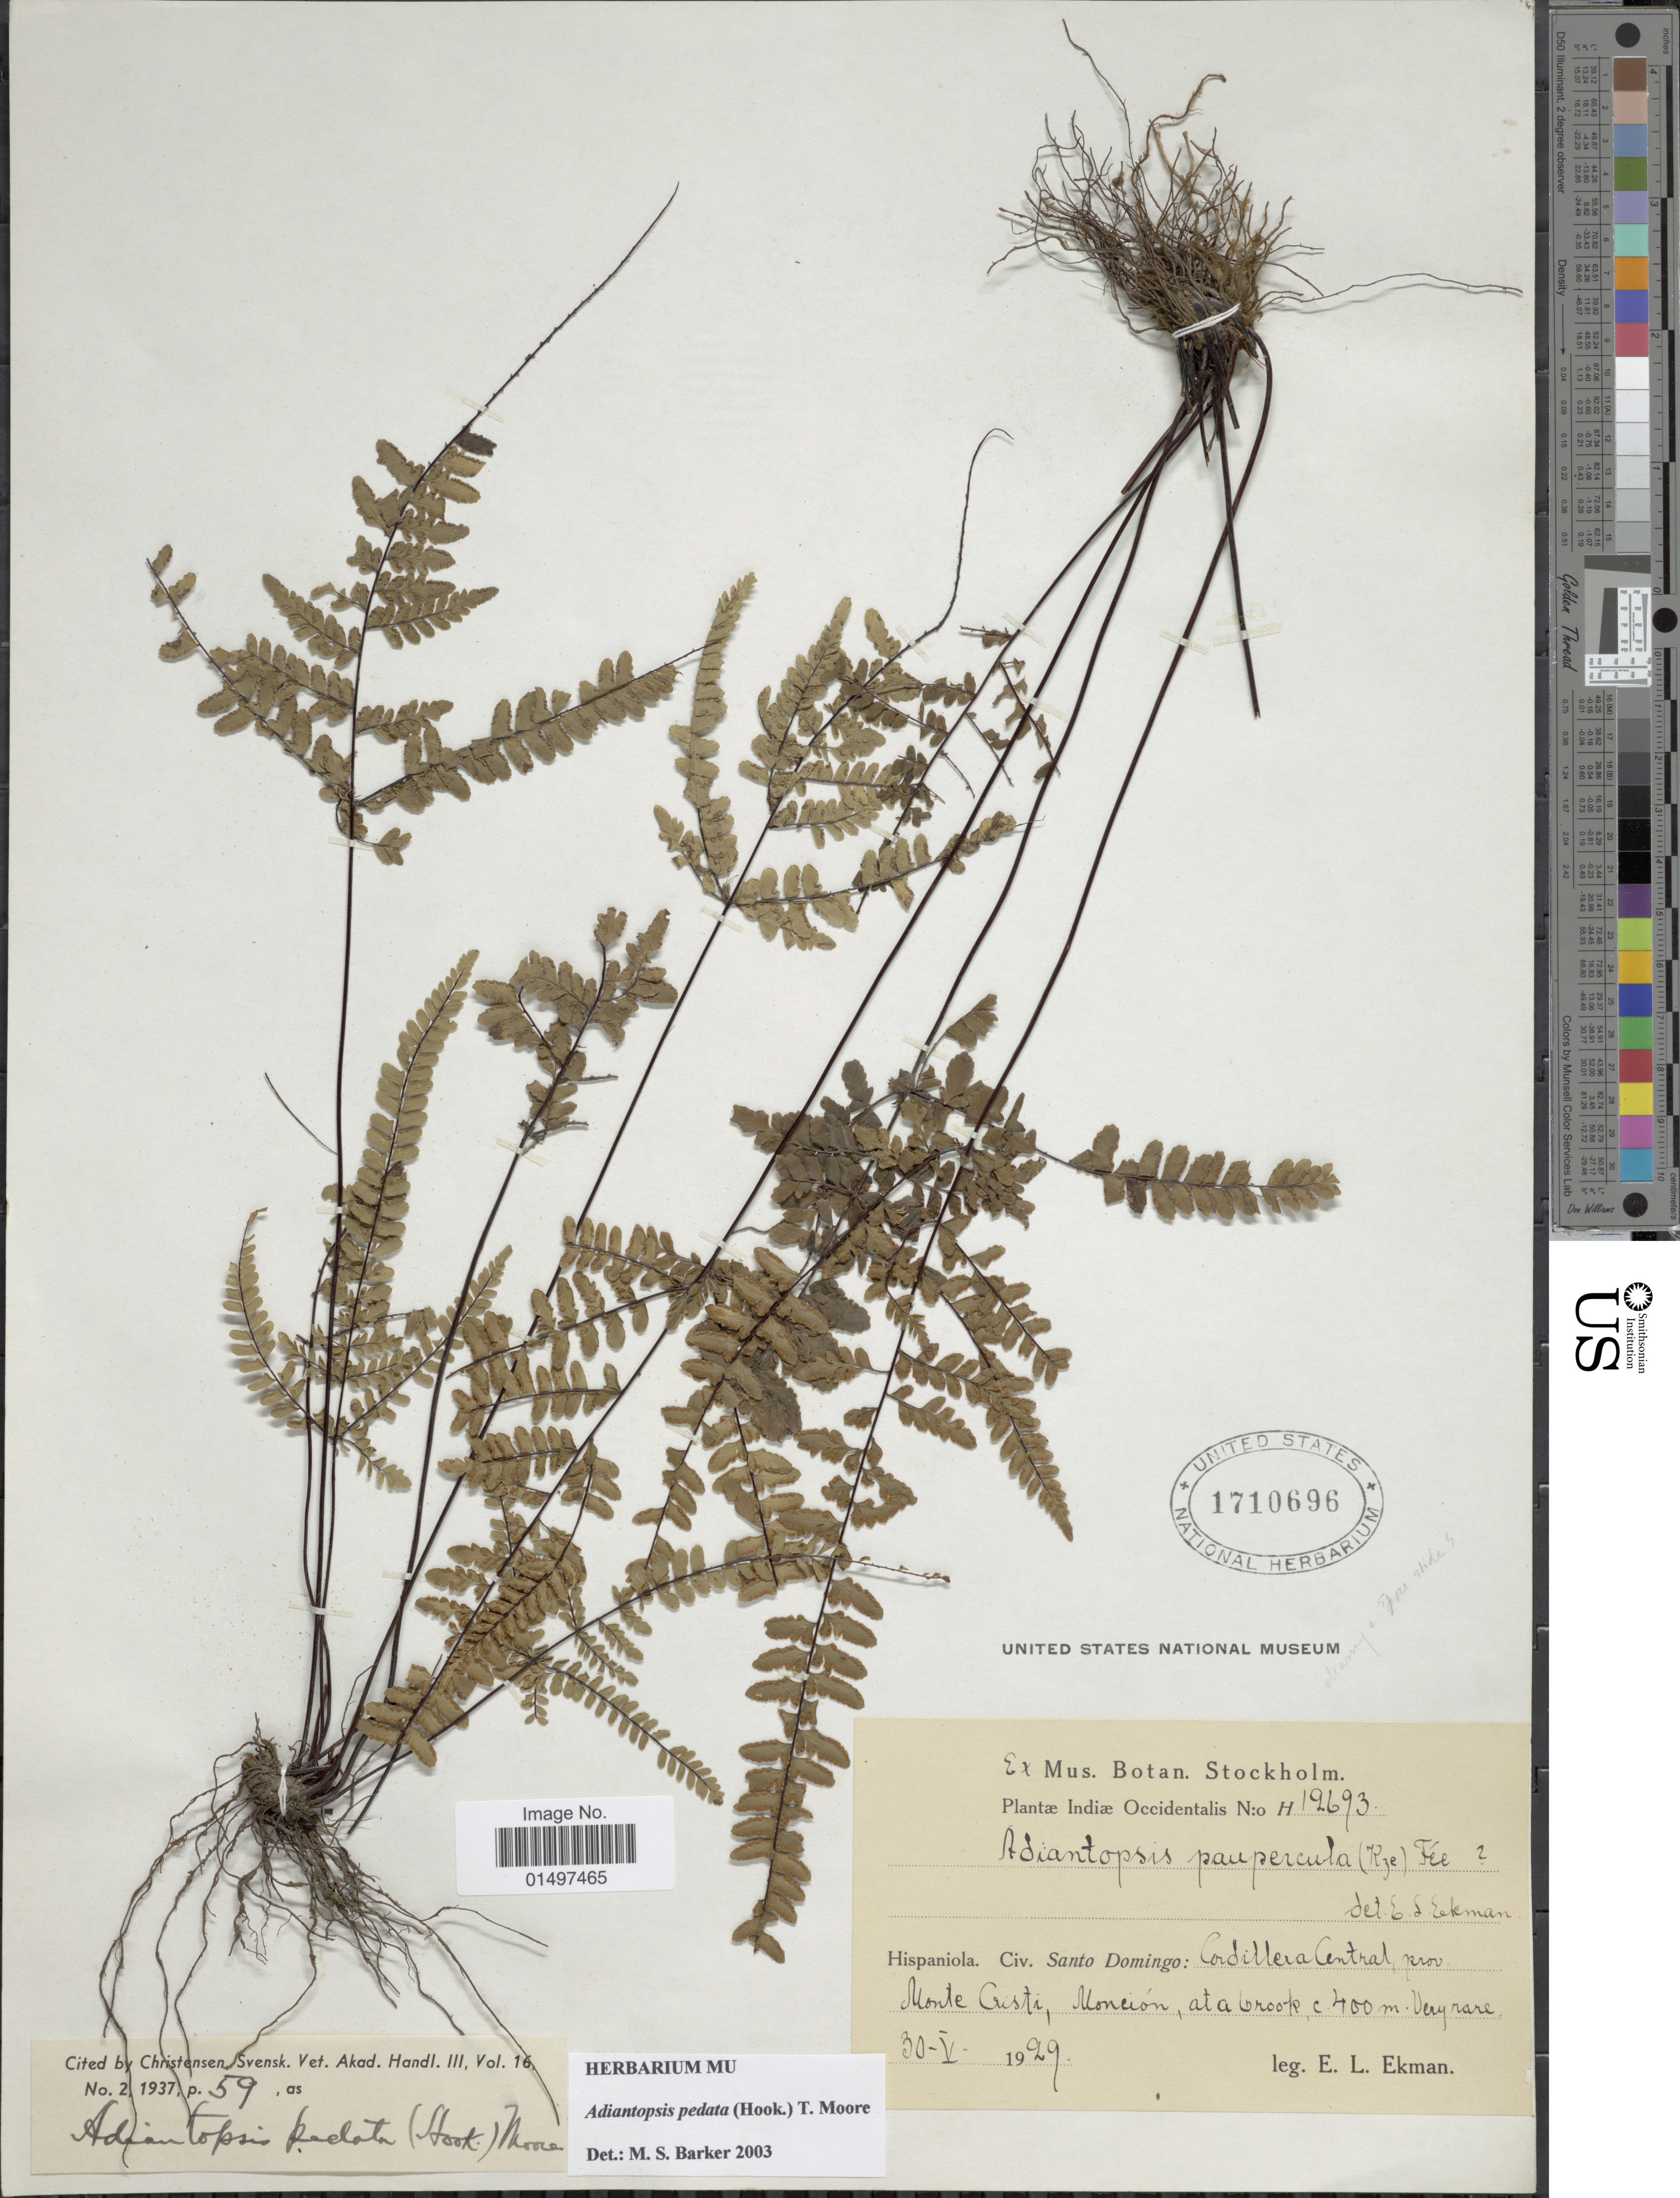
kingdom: Plantae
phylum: Tracheophyta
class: Polypodiopsida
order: Polypodiales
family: Pteridaceae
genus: Adiantopsis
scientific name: Adiantopsis pedata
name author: (Hook.) T. Moore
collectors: E. L. Ekman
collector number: H12693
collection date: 1929-05-30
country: Dominican Republic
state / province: Monte Cristi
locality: Indiae Occidentalis. Hispaniola. Civ. Santo Domingo: Cordillera Central, prov. Monte Cristi, Monción, at a brook.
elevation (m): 400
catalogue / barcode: US 1710696